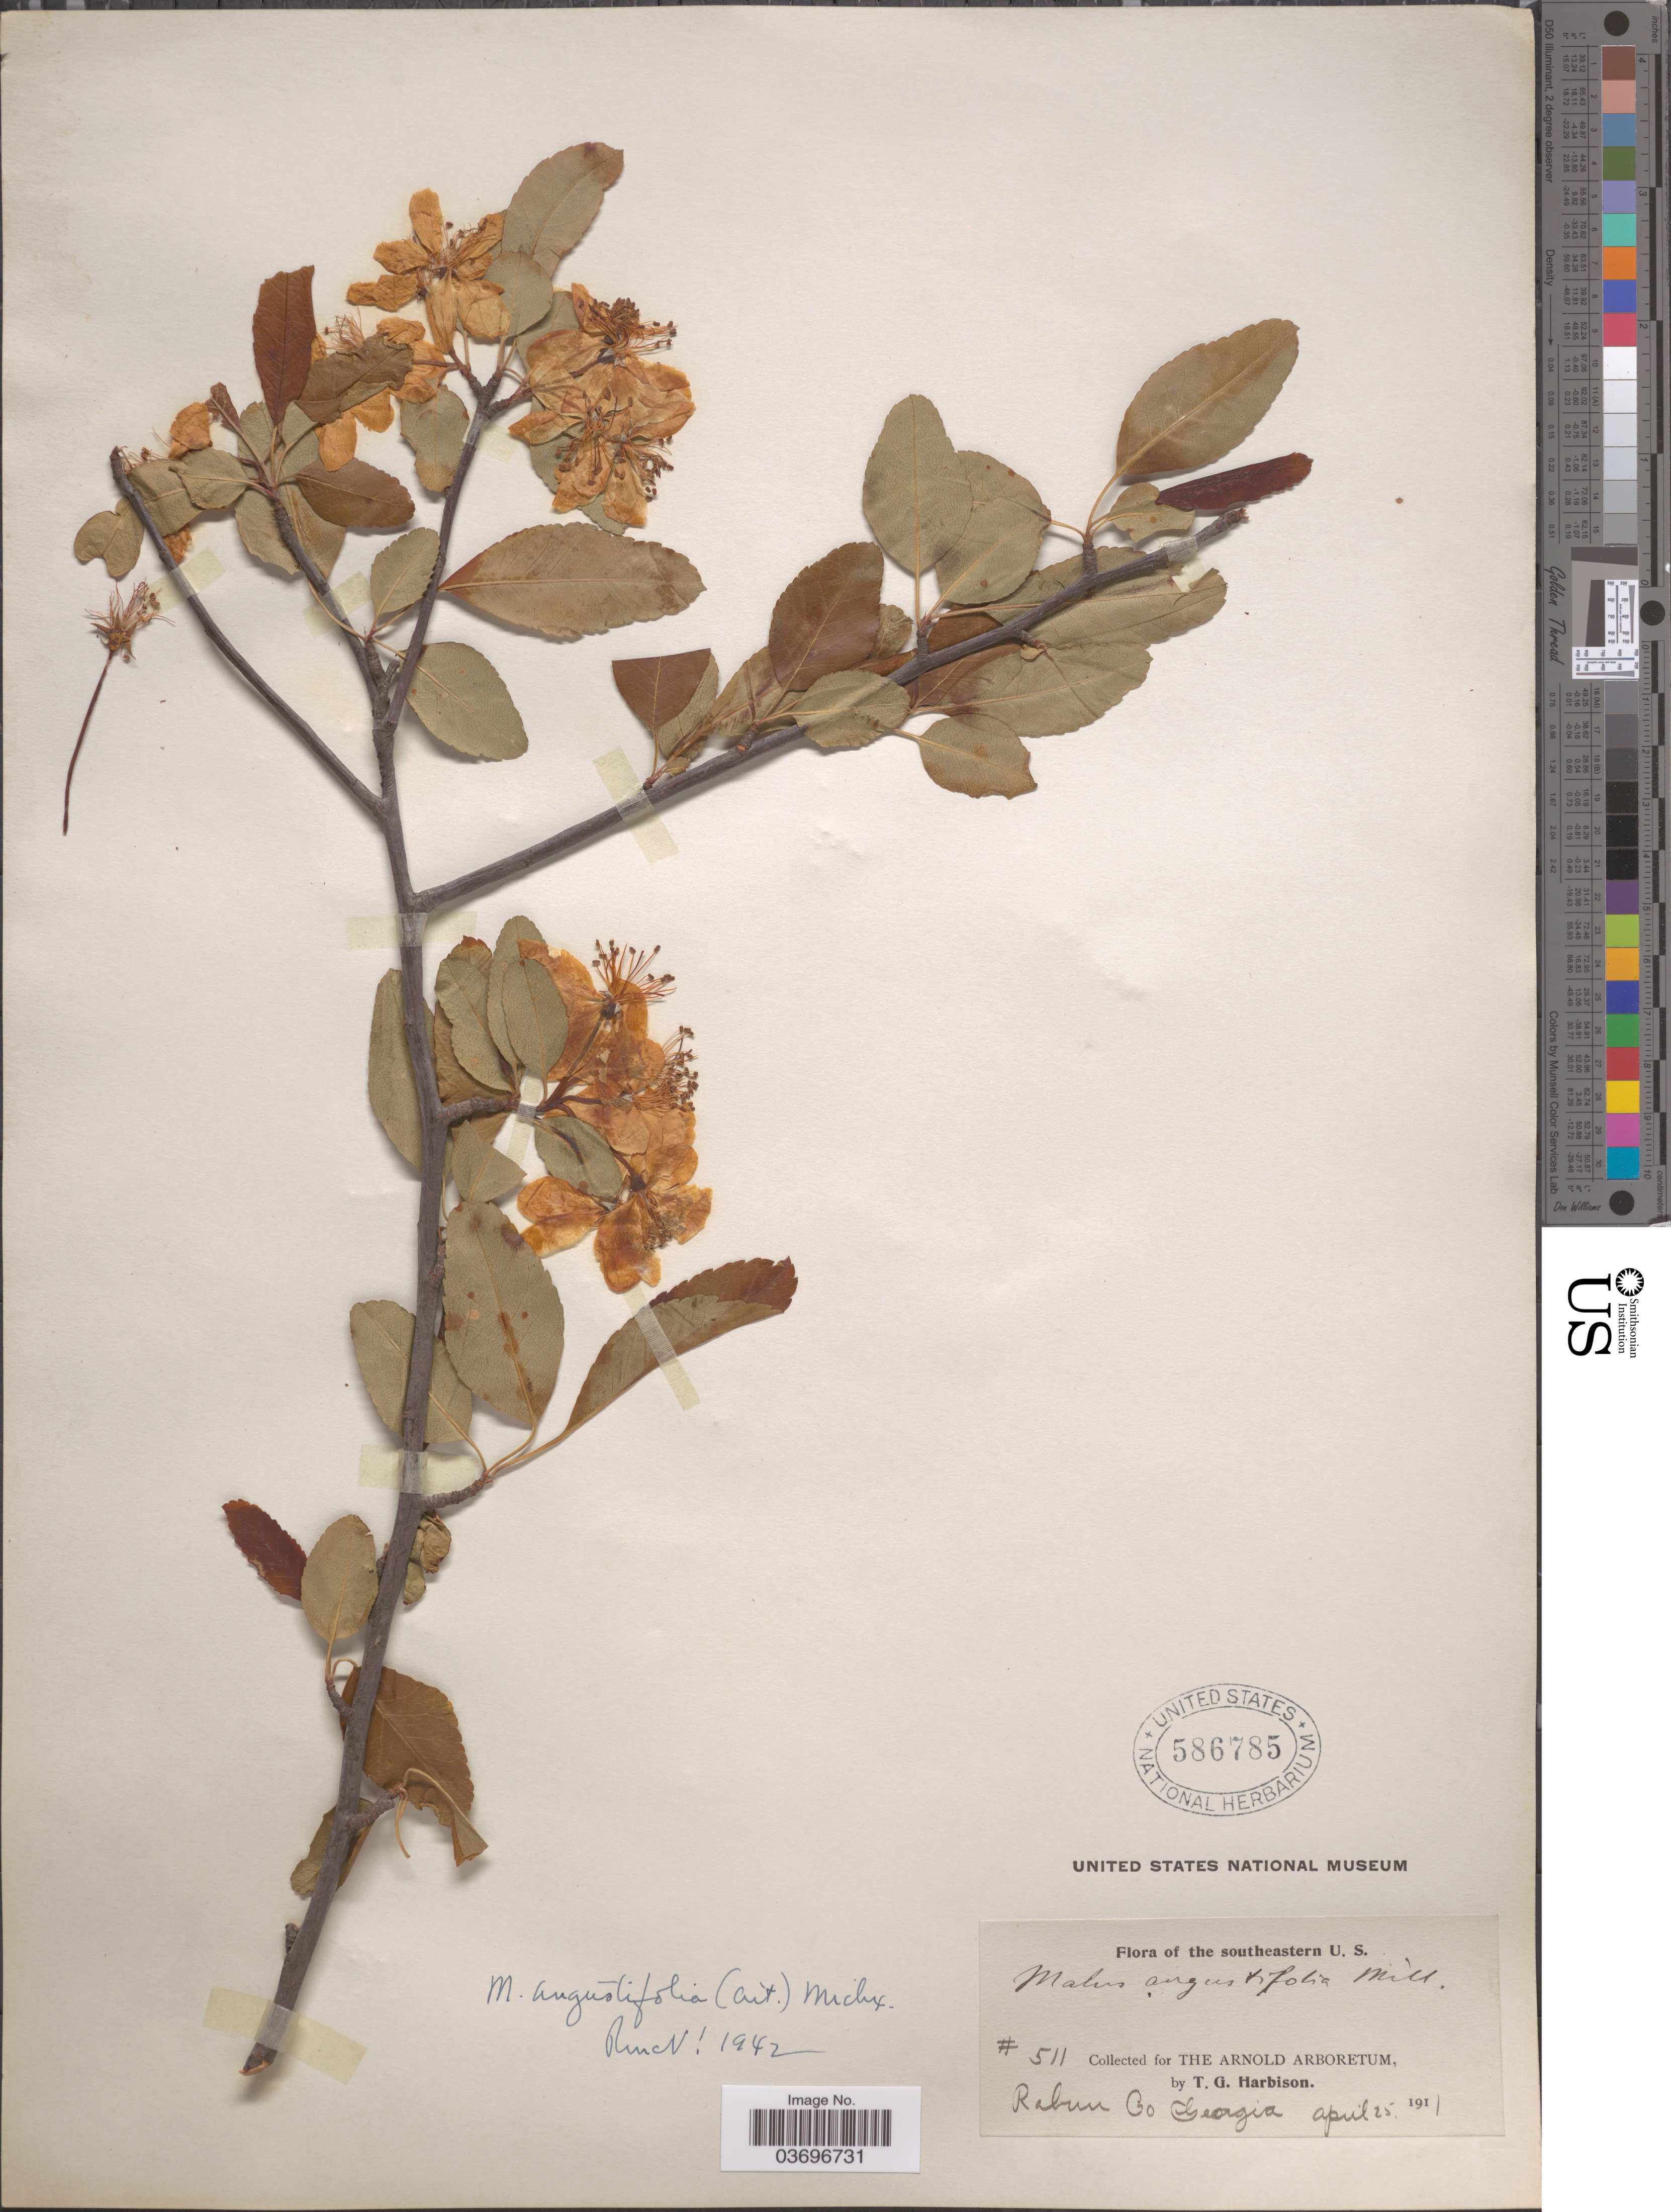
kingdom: Plantae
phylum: Tracheophyta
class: Magnoliopsida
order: Rosales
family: Rosaceae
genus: Malus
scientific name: Malus angustifolia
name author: (Aiton) Michx.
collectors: T. Harbison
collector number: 511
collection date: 1911-04-25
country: United States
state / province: Georgia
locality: Southeastern U. S. Rabun Co.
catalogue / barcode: US 586785